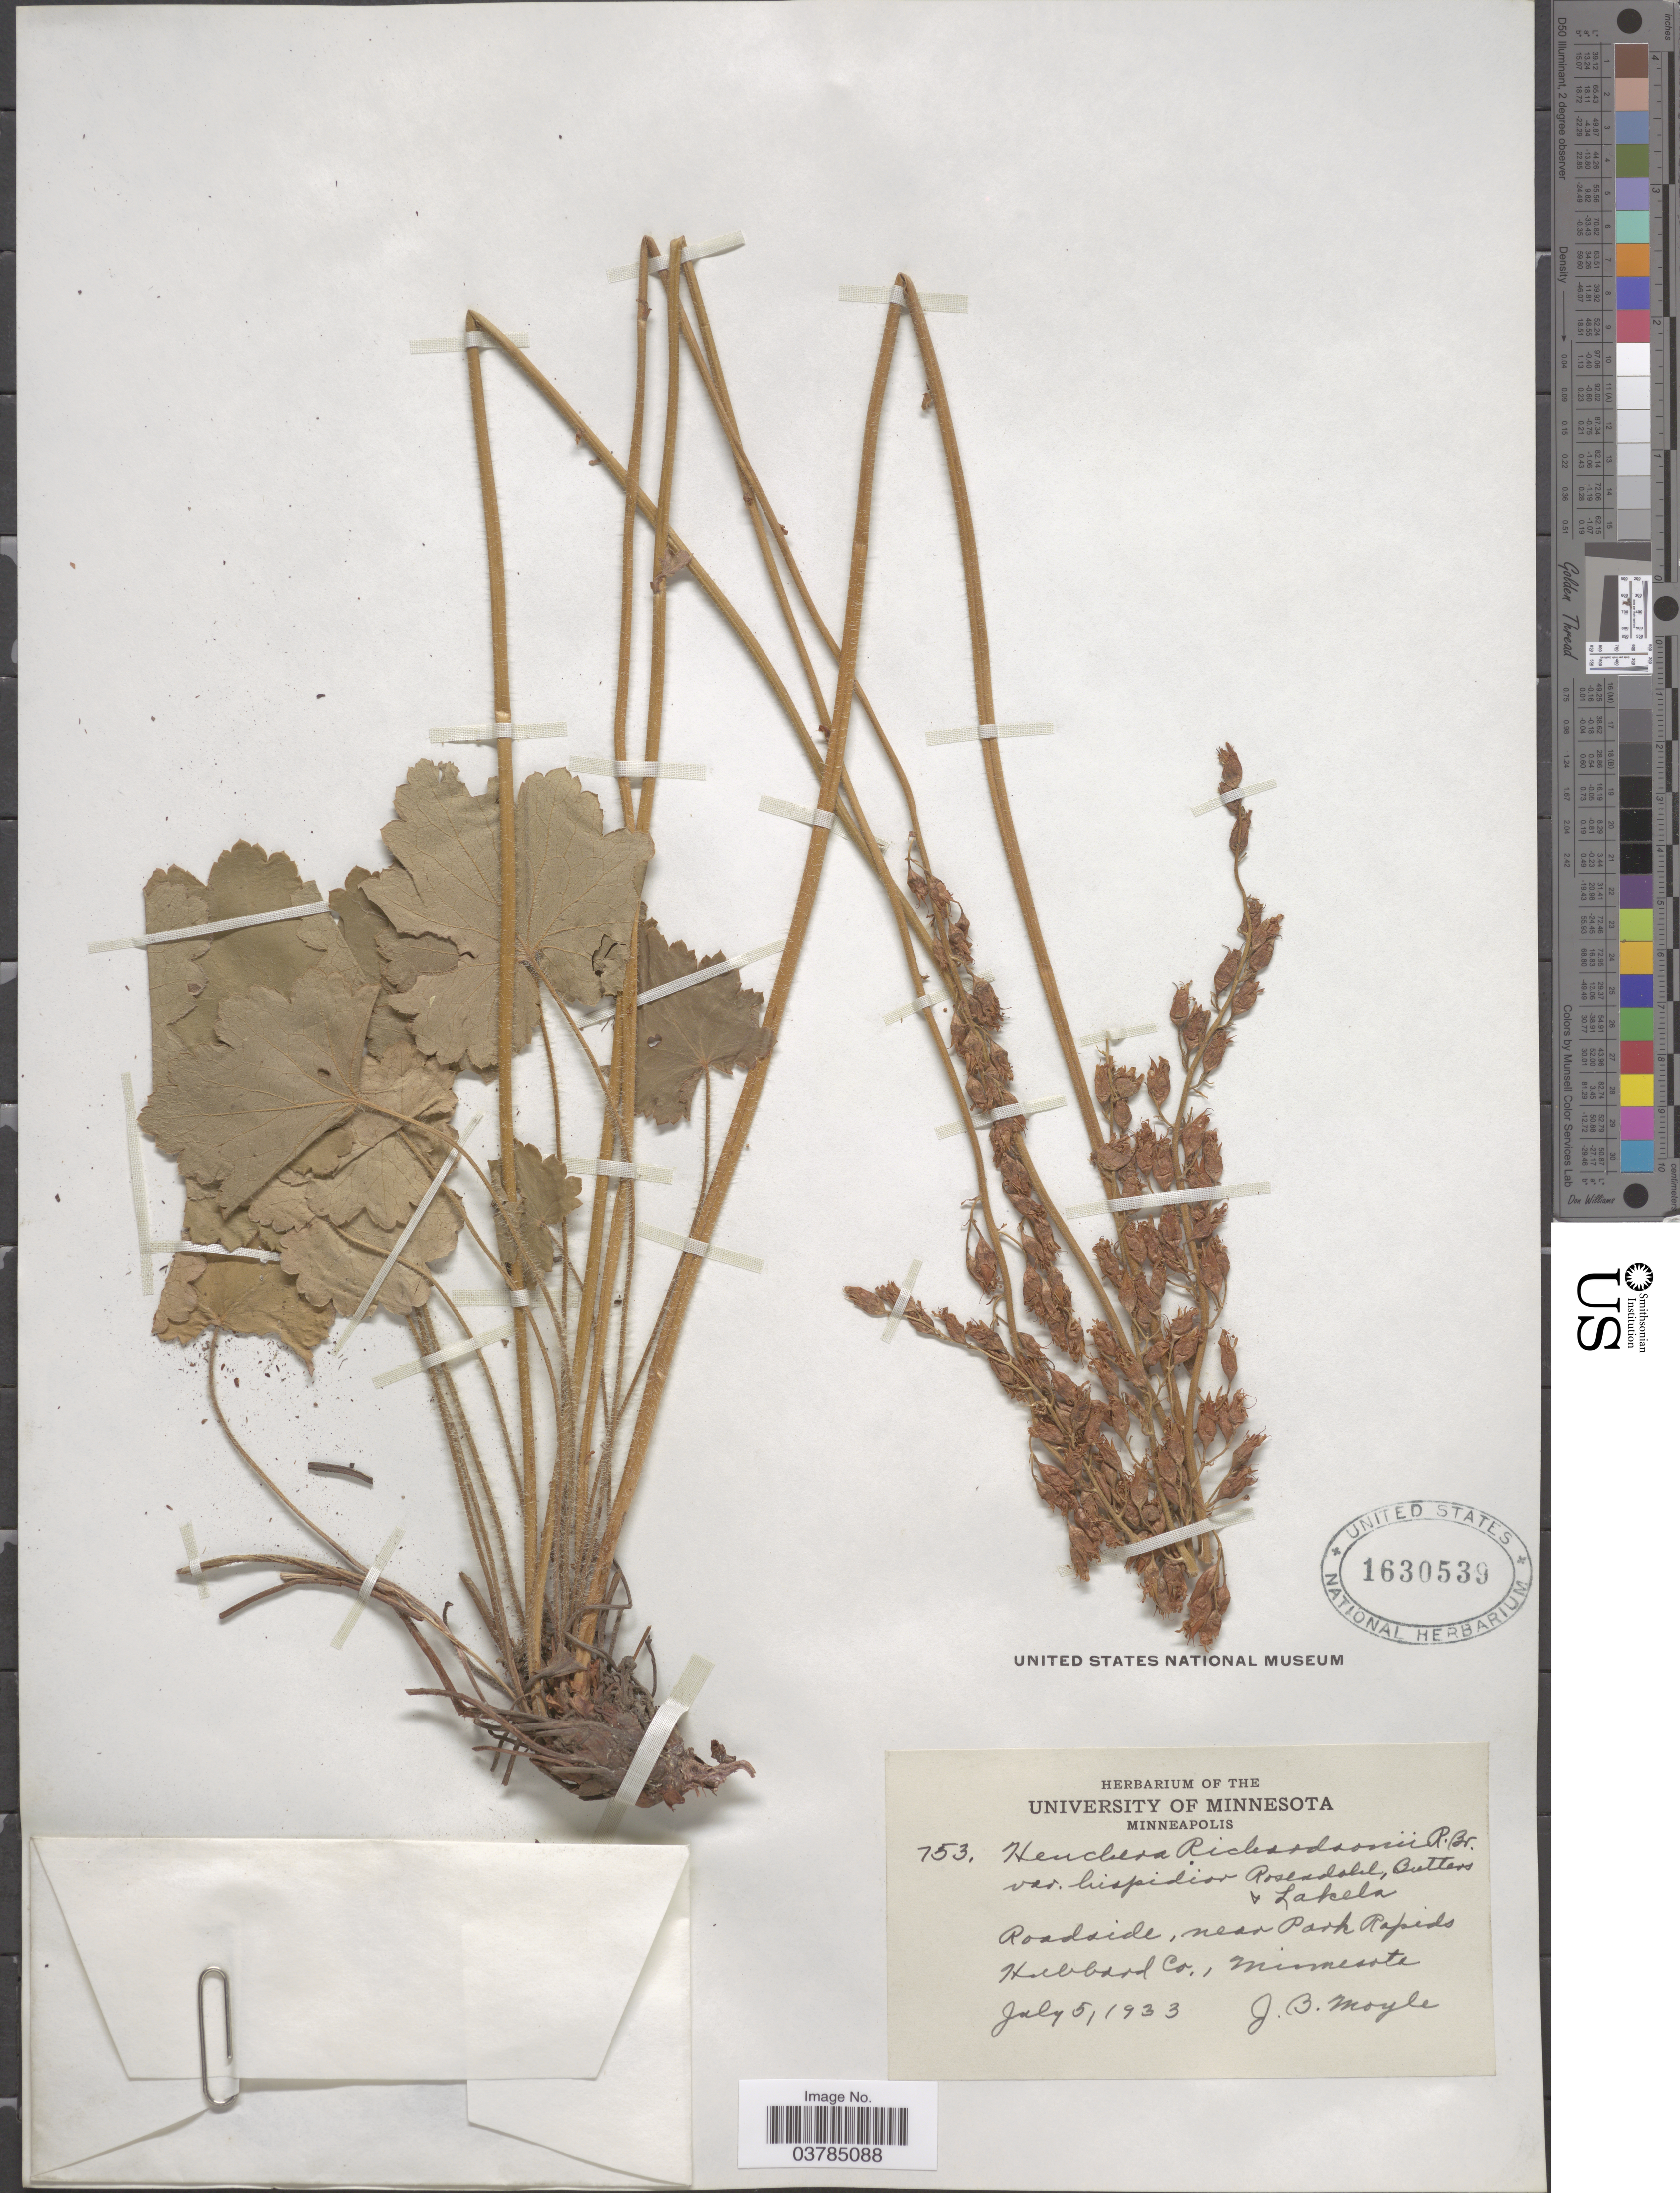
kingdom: Plantae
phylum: Tracheophyta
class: Magnoliopsida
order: Saxifragales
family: Saxifragaceae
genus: Heuchera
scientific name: Heuchera richardsonii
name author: R. Br.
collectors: J. Moyle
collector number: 753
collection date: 1933-07-05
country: United States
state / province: Minnesota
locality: Roadside, near Park Rapids Hubbard Co.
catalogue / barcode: US 1630539